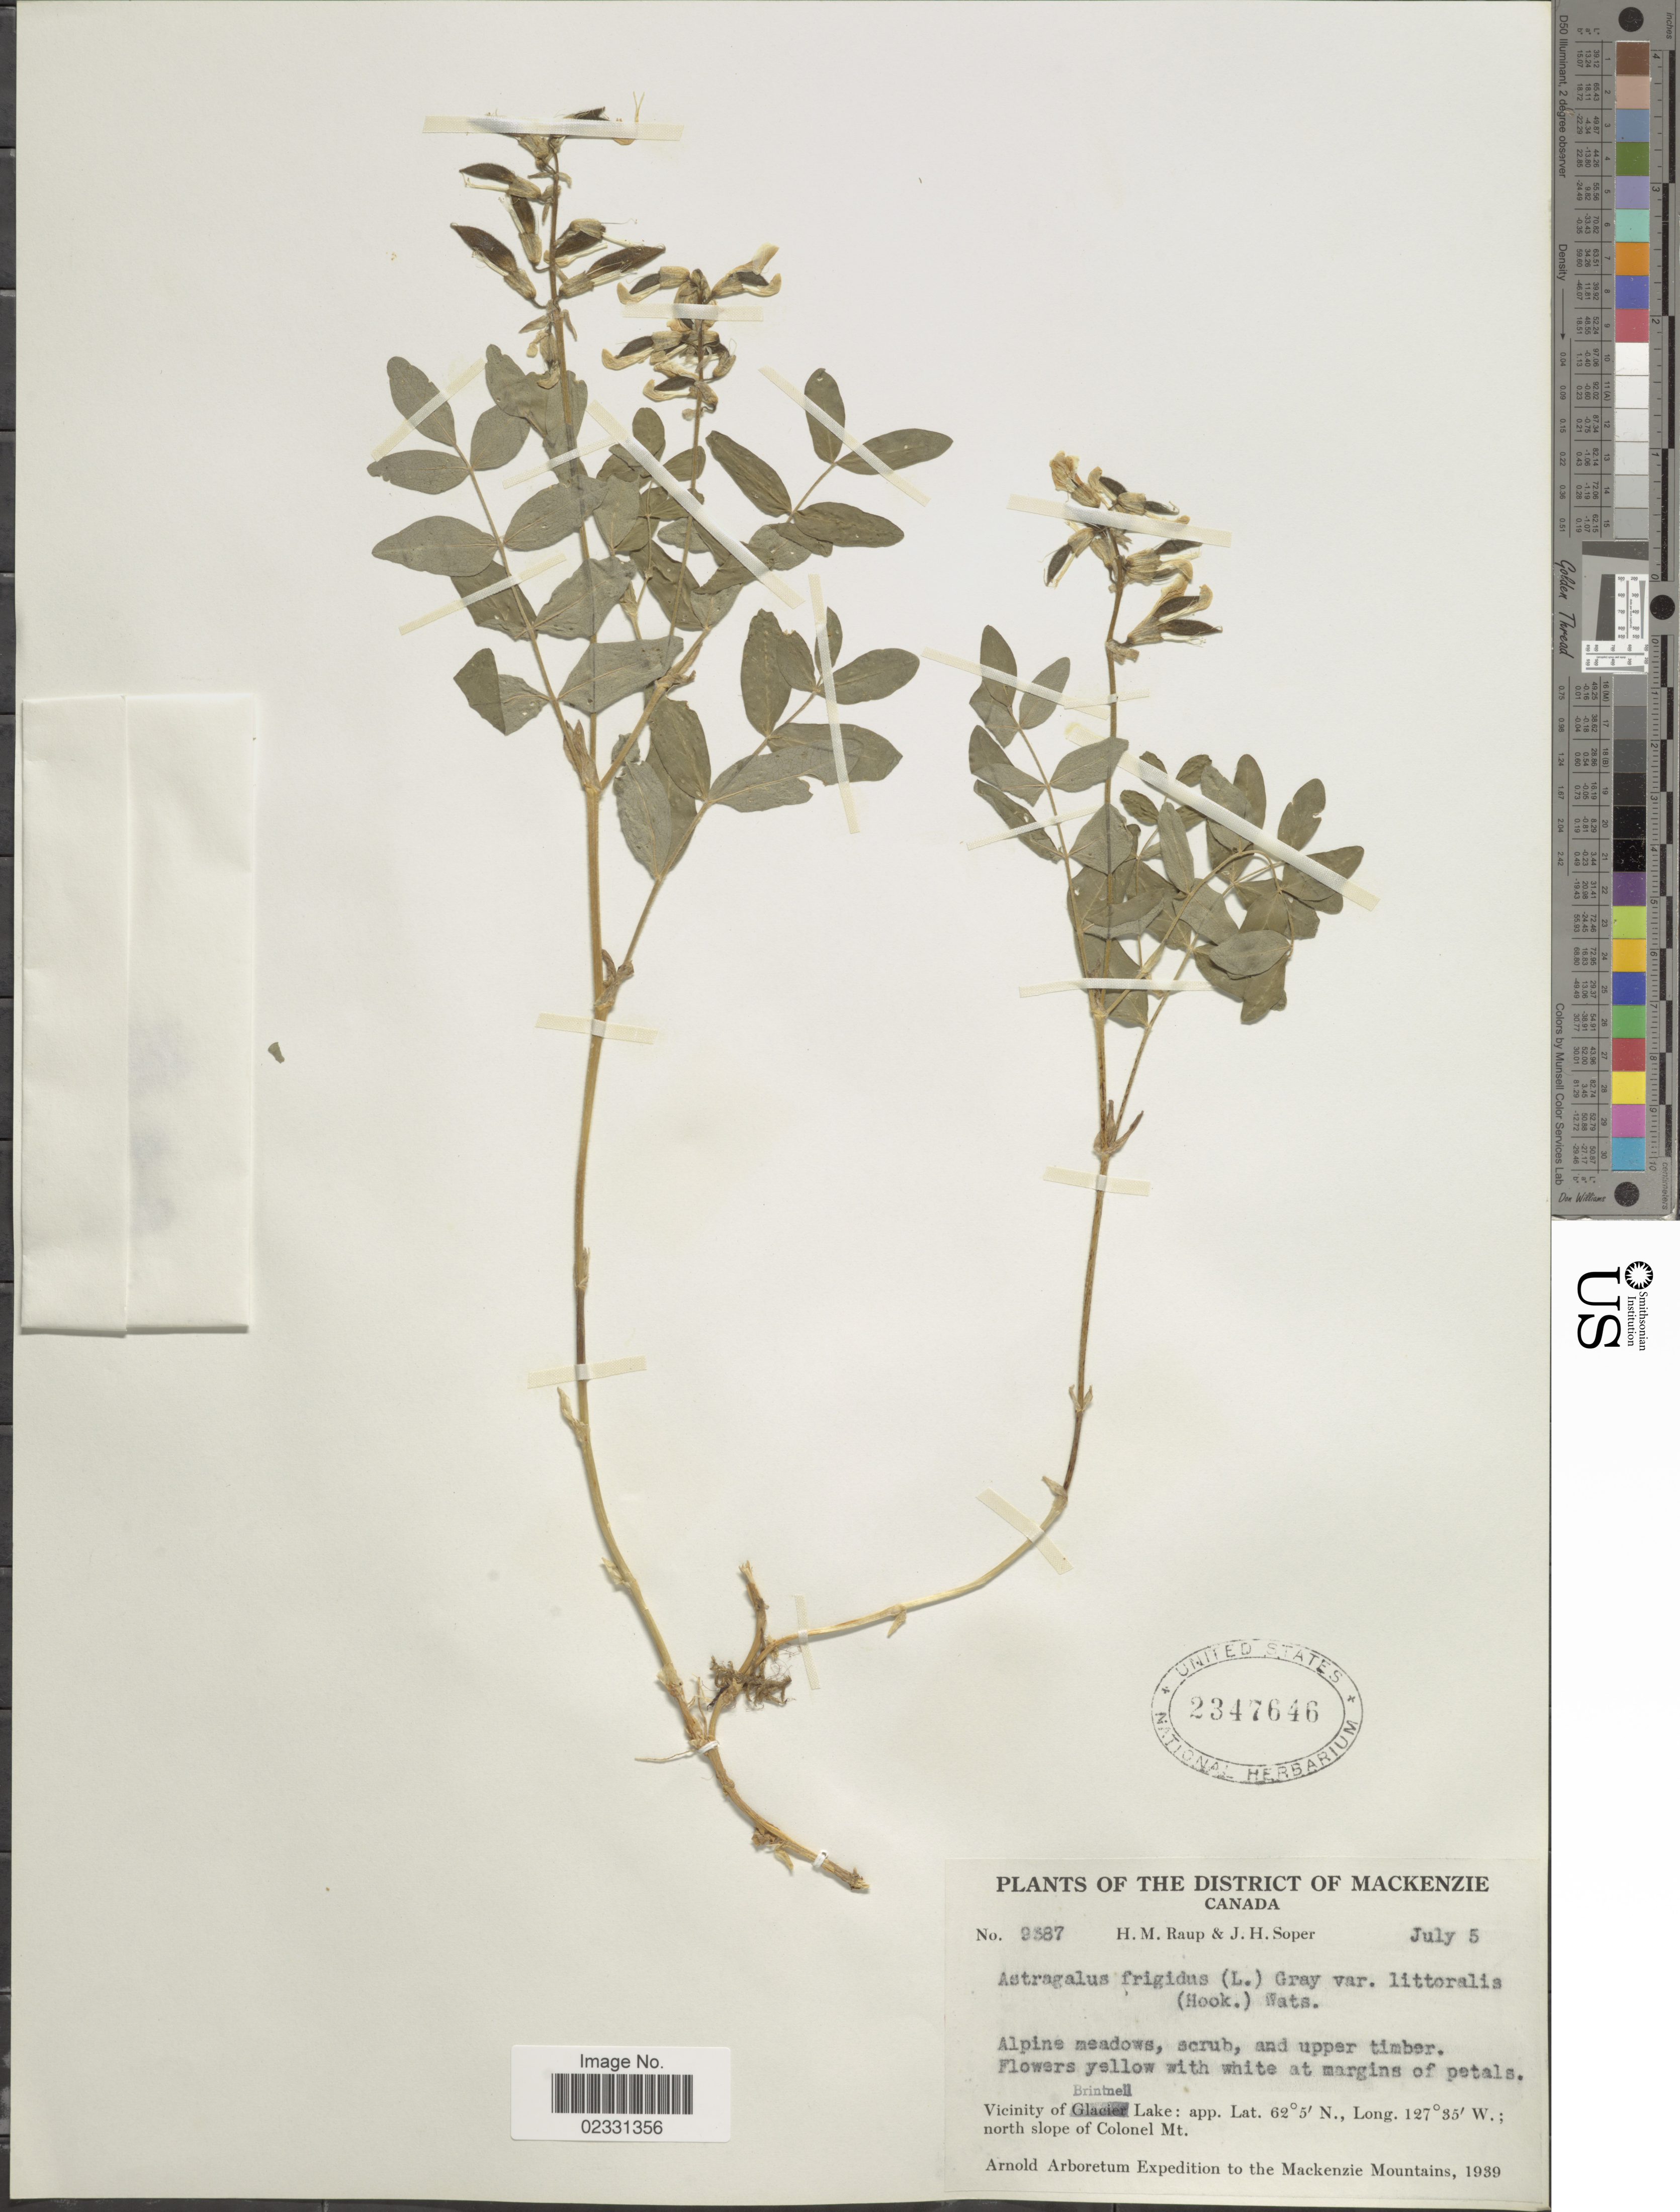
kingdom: Plantae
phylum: Tracheophyta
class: Magnoliopsida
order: Fabales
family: Fabaceae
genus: Astragalus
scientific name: Astragalus frigidus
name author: (L.) A. Gray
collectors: H. Raup & J. H. Soper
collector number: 9387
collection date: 1939-07-05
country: Canada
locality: District of Mackenzie, Vicinity of Brintell Lake, north slope of Colonel Mt.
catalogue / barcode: US 2347646